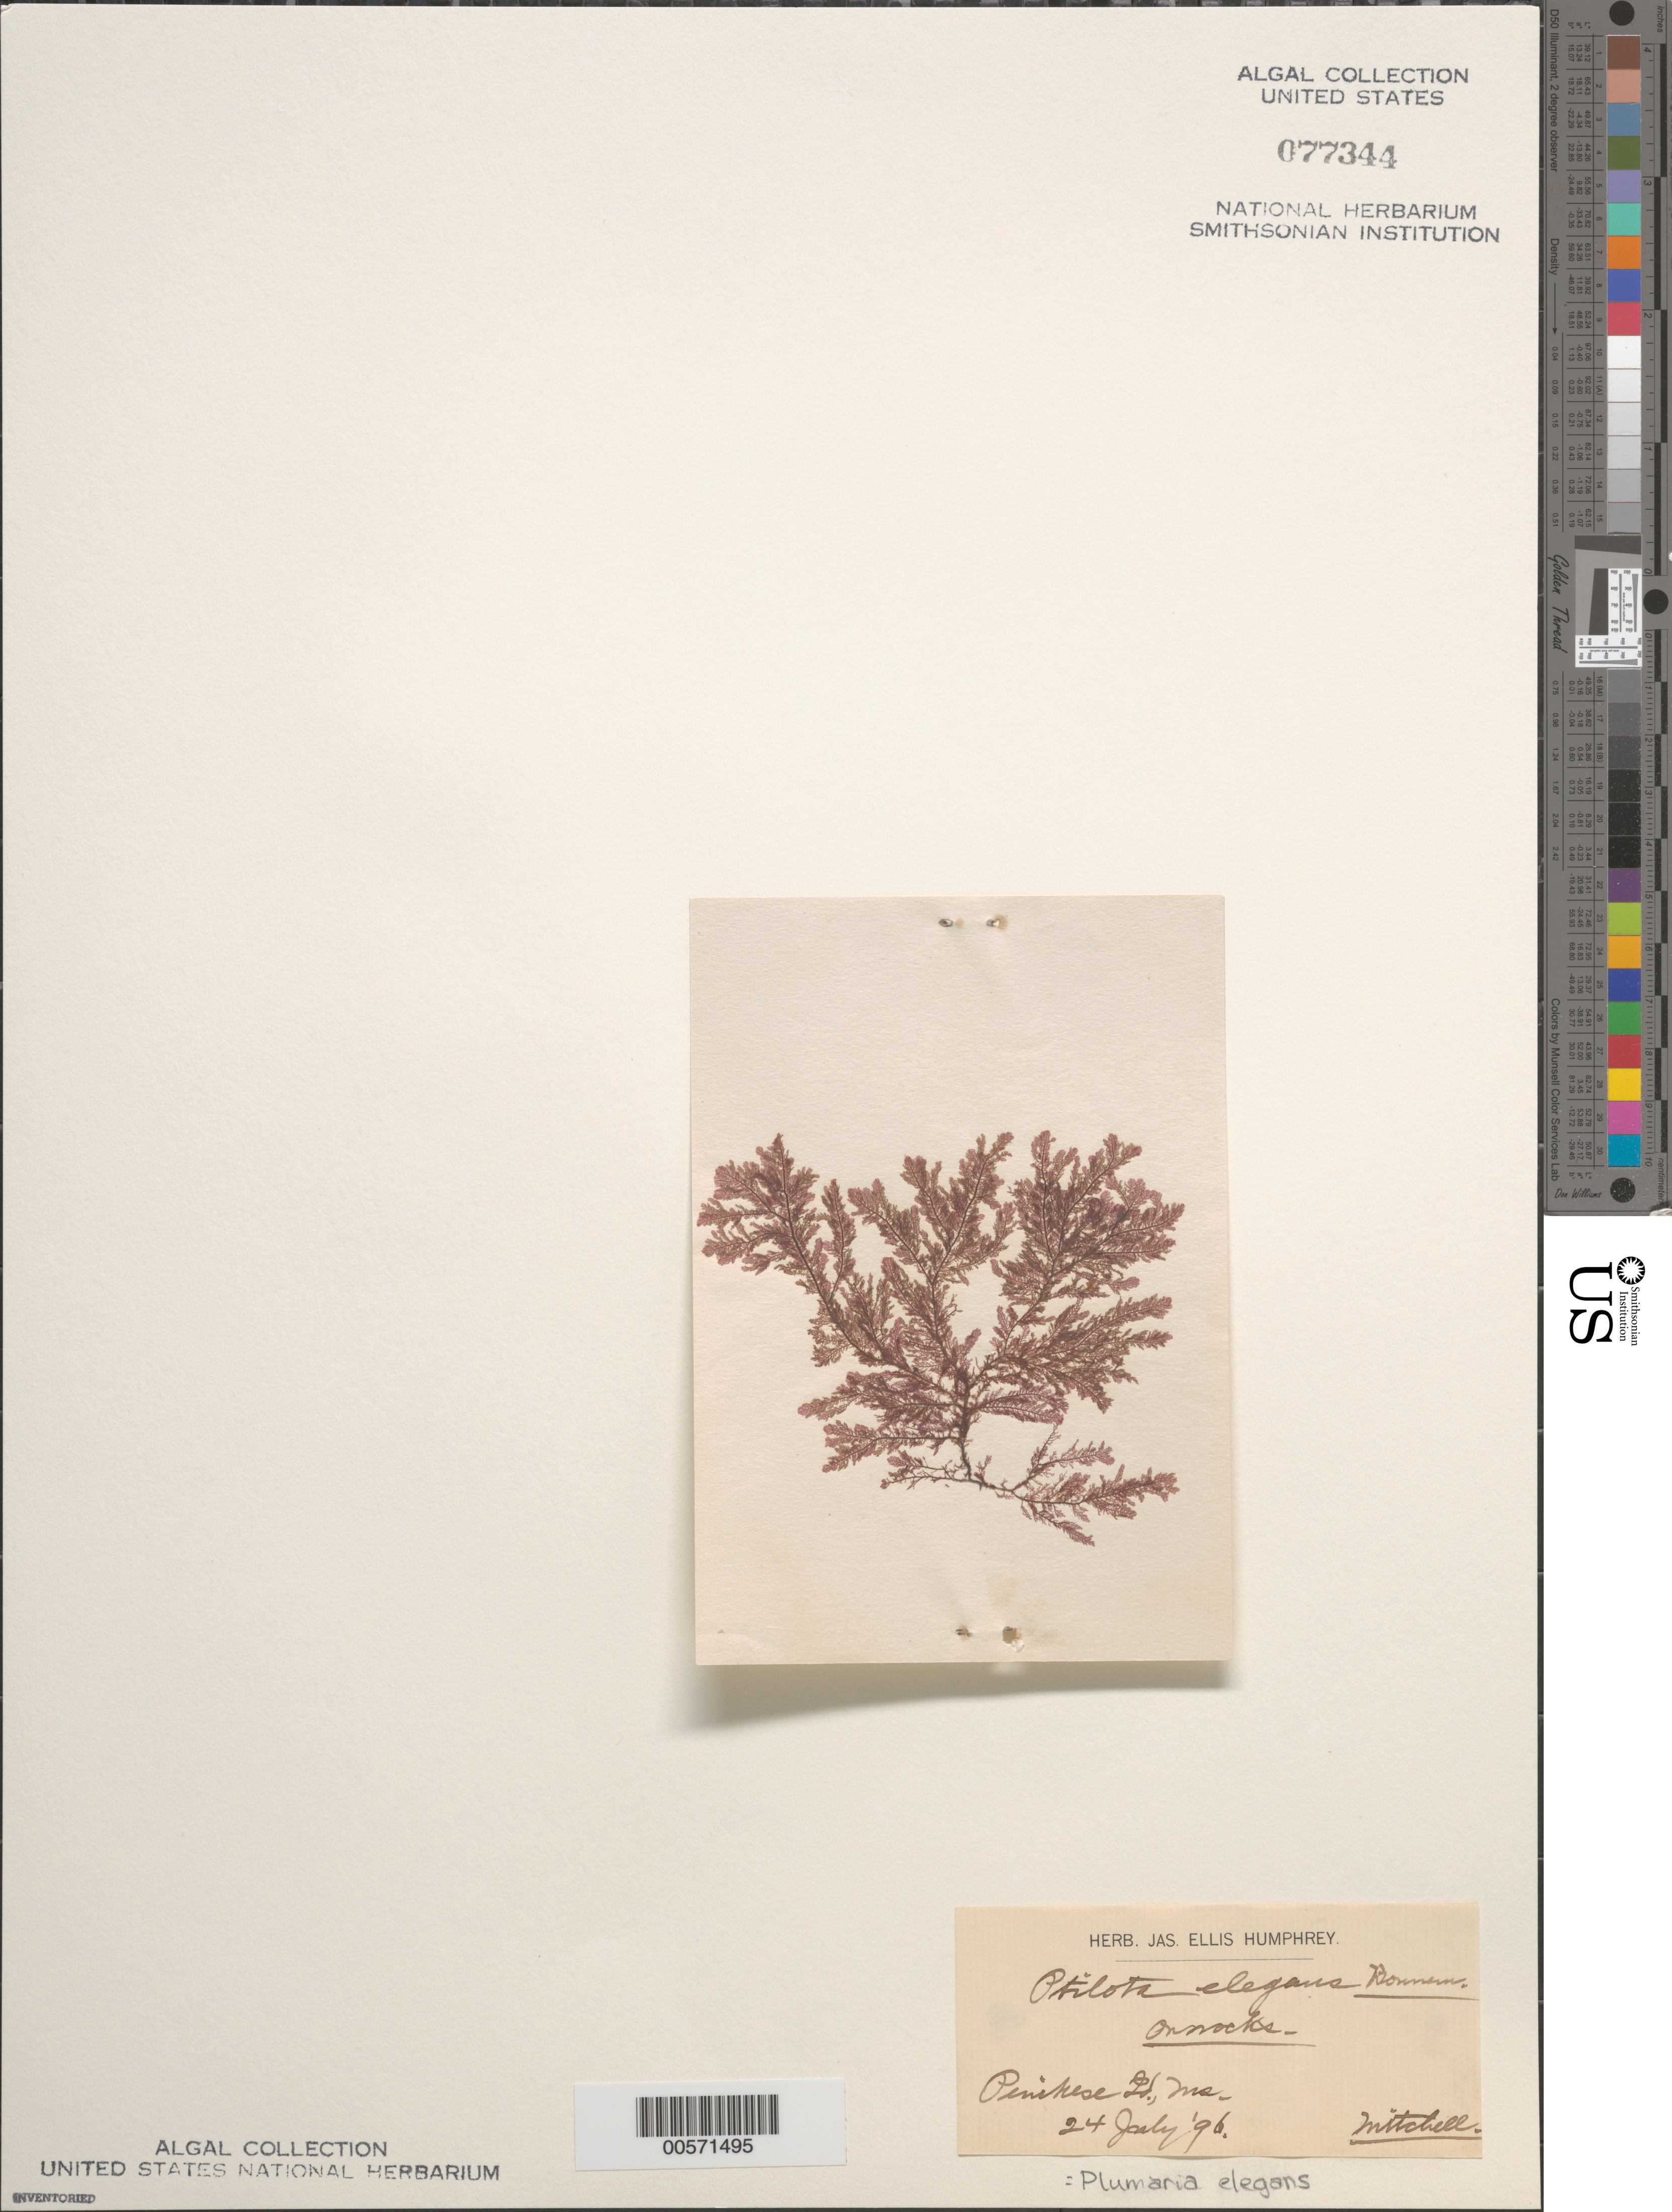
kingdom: Plantae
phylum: Rhodophyta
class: Florideophyceae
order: Ceramiales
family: Wrangeliaceae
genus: Plumaria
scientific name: Plumaria plumosa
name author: (Hudson) Kuntze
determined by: Algae name updating Project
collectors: -. Mitchell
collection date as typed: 24 Jul 1896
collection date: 1896-07-24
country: United States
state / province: Massachusetts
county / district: Dukes County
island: Penikese Island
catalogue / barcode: US 77344